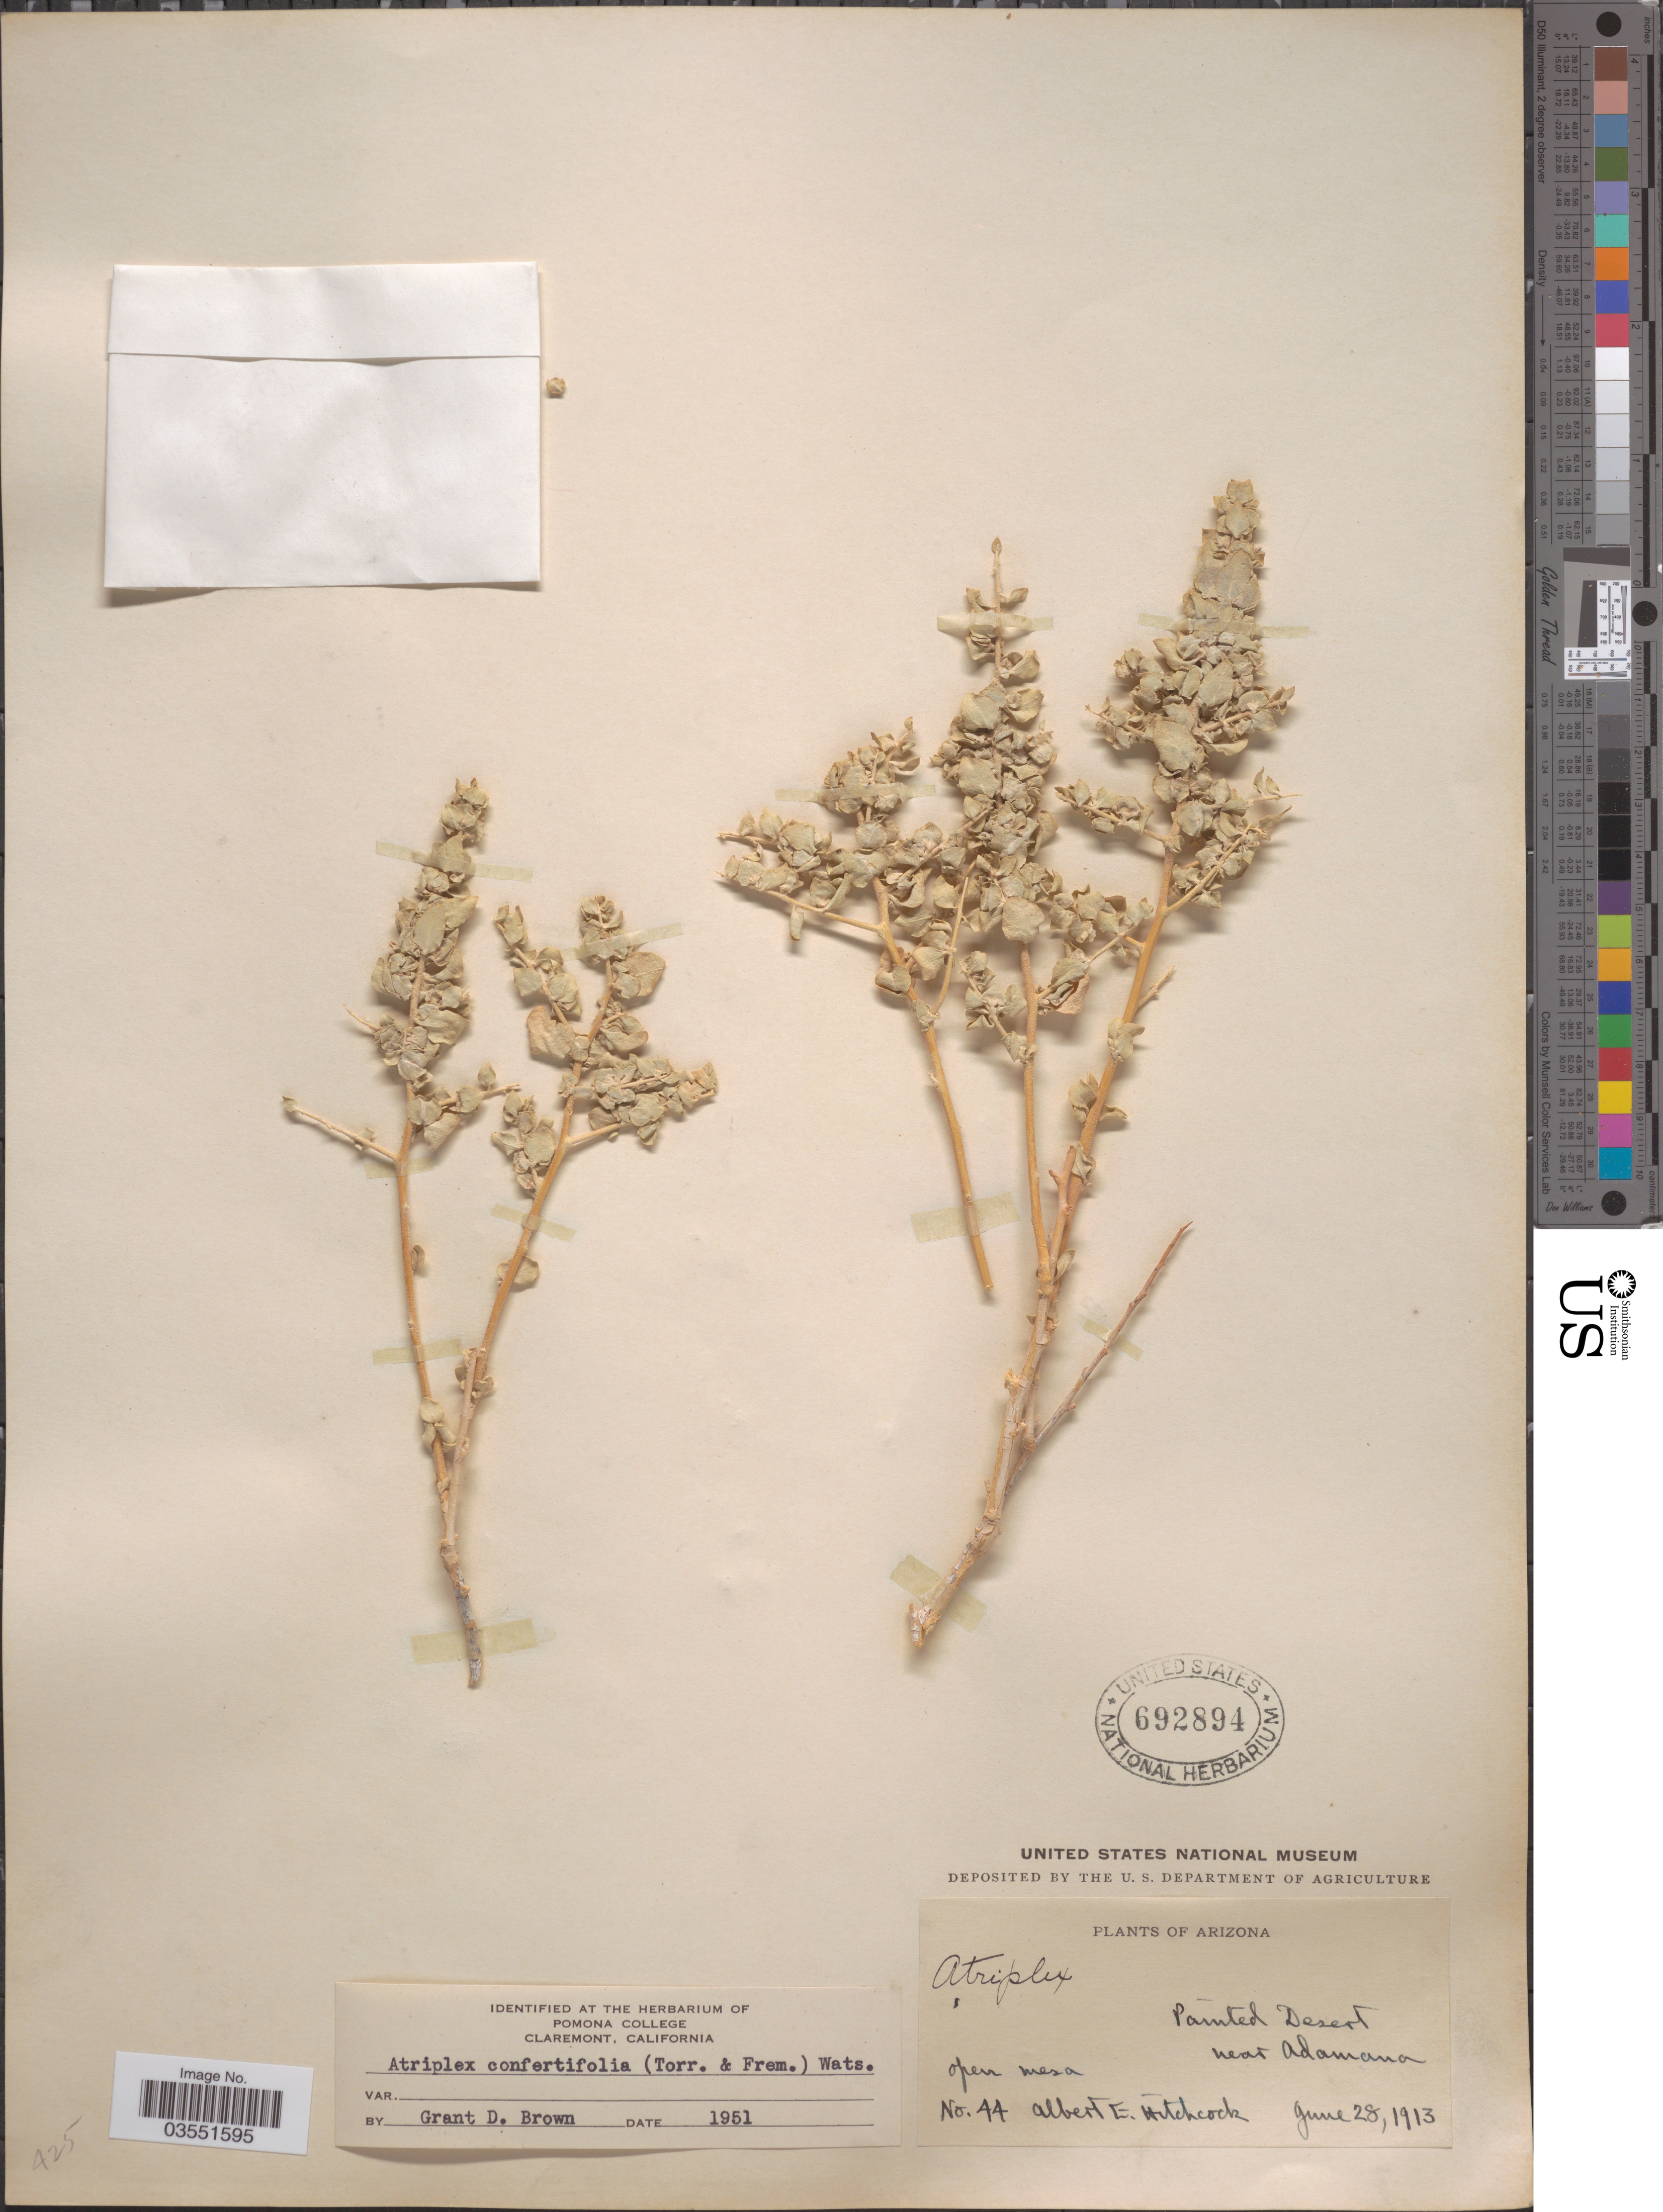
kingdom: Plantae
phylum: Tracheophyta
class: Magnoliopsida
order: Caryophyllales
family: Amaranthaceae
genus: Atriplex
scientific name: Atriplex confertifolia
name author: (Torr. & Frém.) S. Watson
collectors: A. Hitchcock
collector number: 44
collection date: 1913-06-28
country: United States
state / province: Arizona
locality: Painted Desert near Adamana.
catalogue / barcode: US 692894